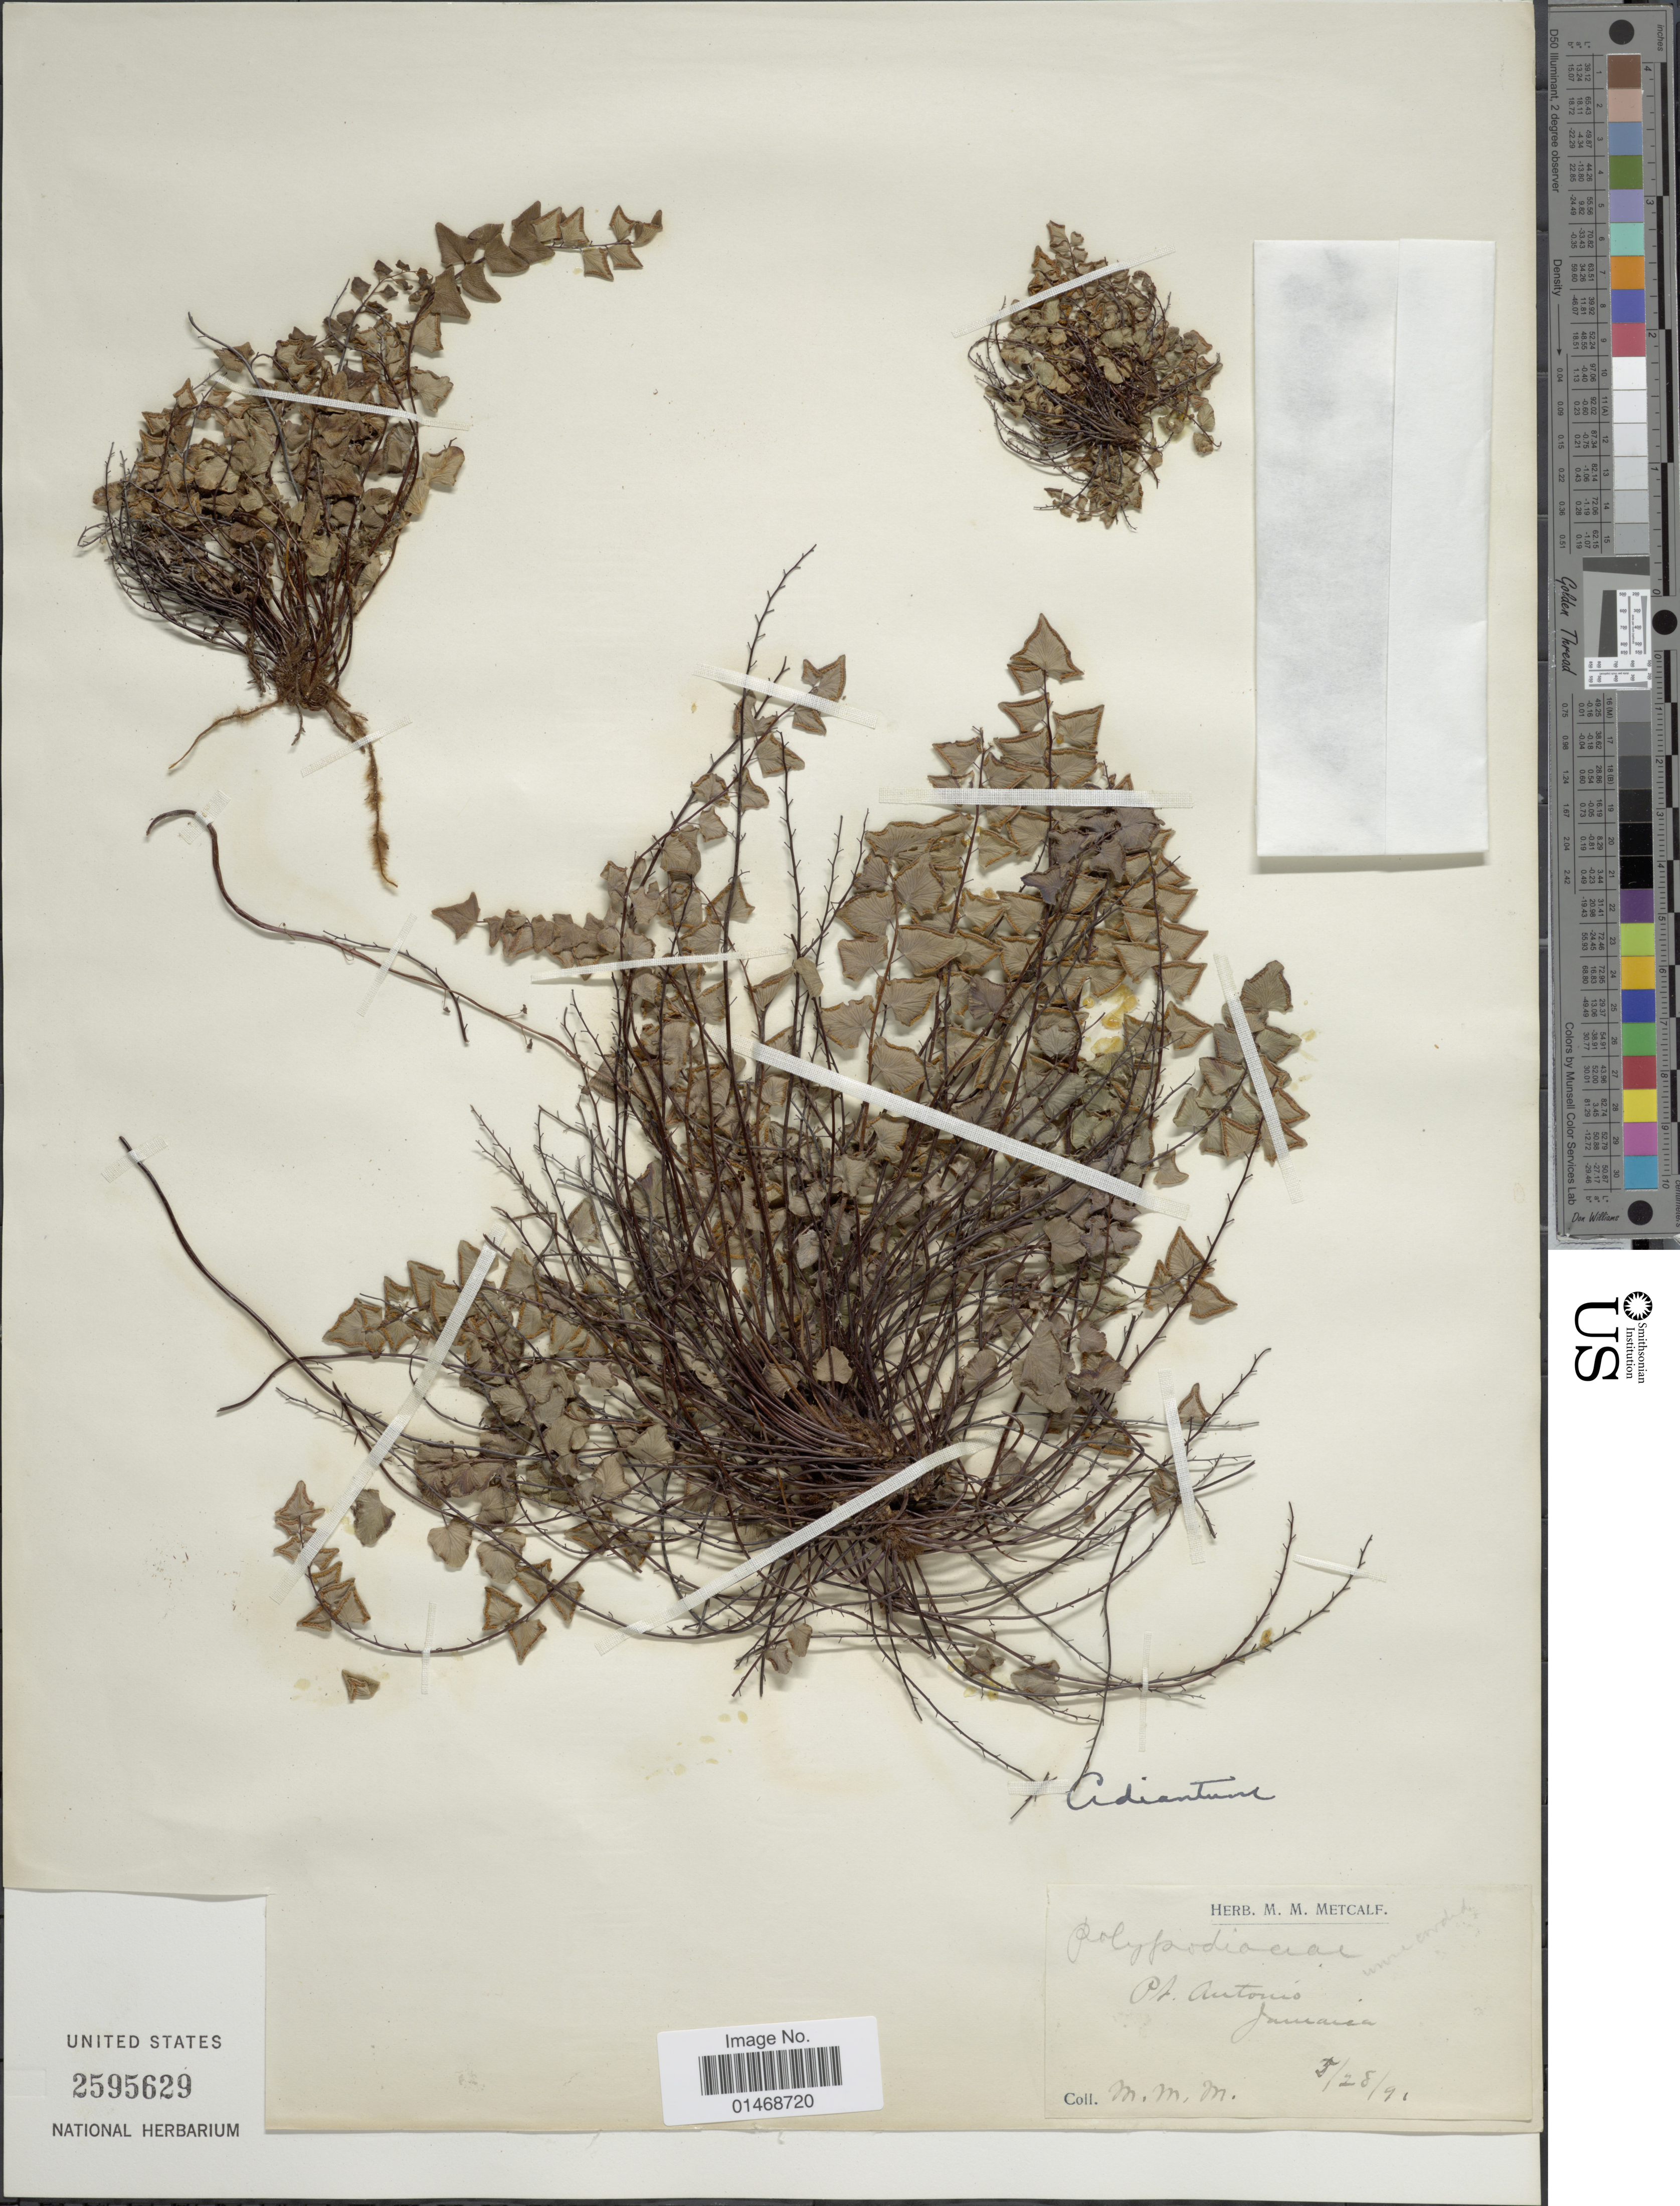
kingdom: Plantae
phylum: Tracheophyta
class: Polypodiopsida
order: Polypodiales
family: Pteridaceae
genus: Adiantum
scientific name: Adiantum deltoideum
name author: Sw.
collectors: M. Metcalf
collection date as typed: Transcribed d/m/y: 28/3/91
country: Jamaica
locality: Pt Antonio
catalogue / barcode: US 2595629